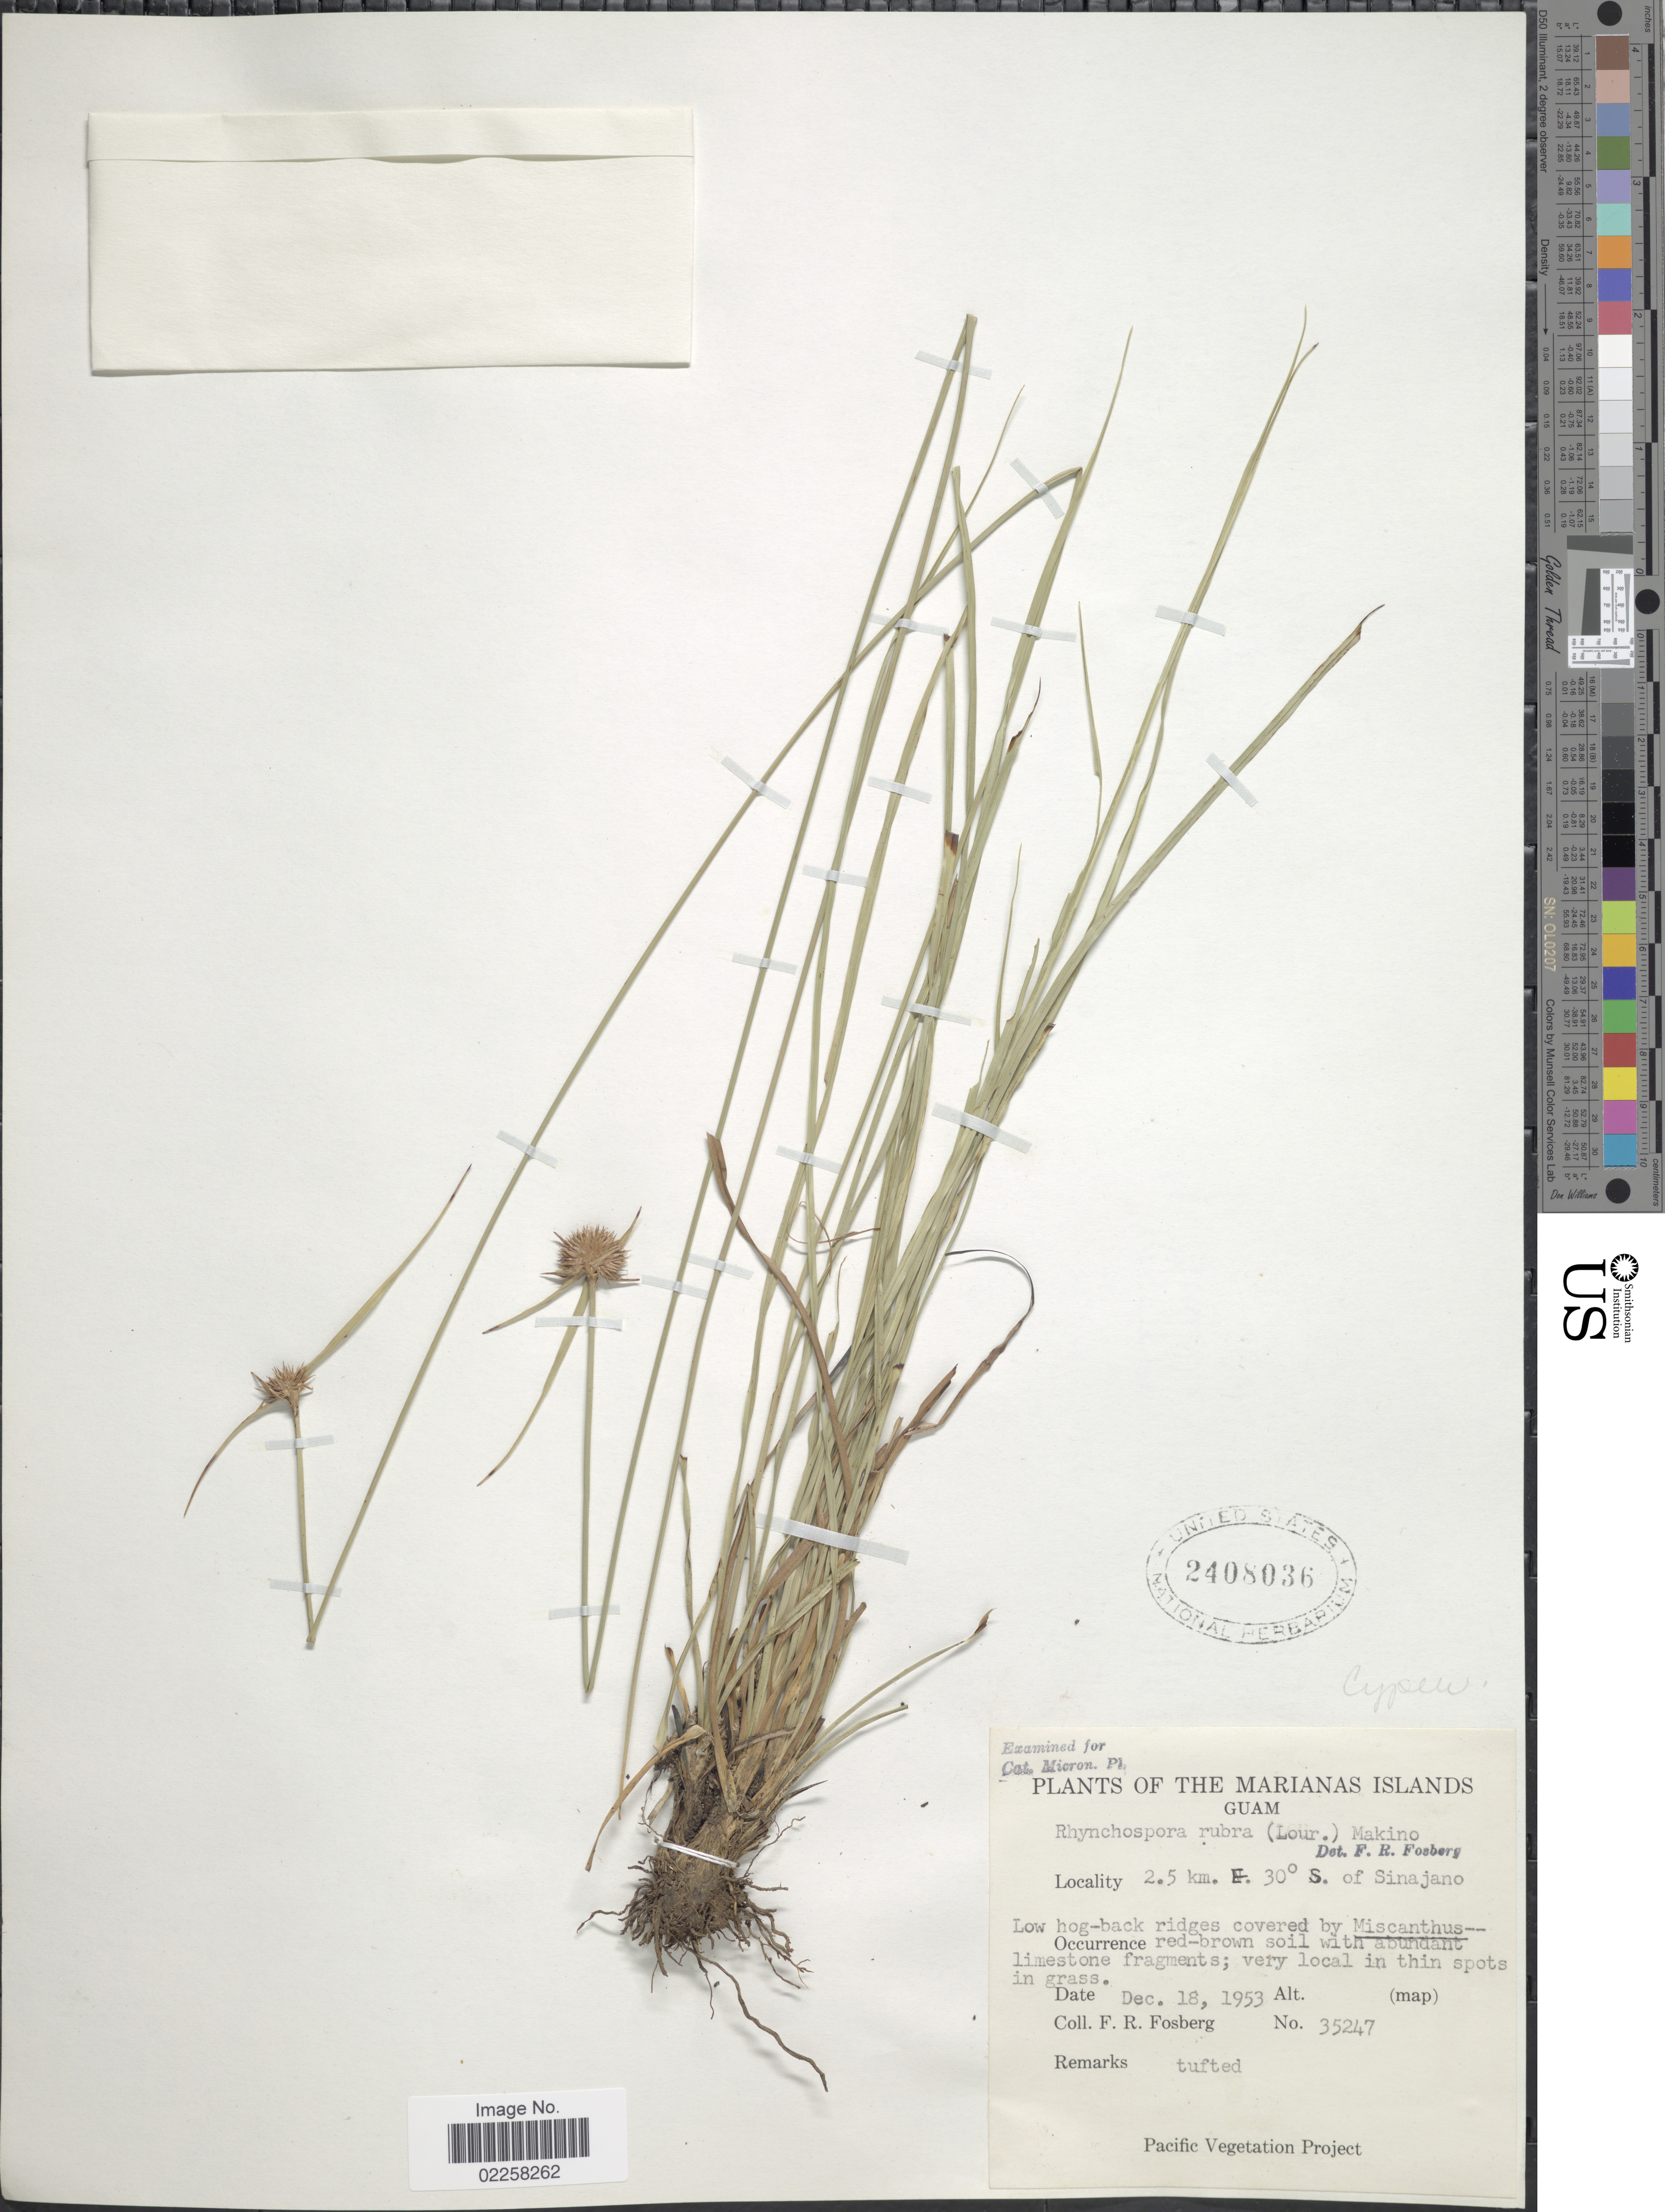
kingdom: Plantae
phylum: Tracheophyta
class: Liliopsida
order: Poales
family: Cyperaceae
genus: Rhynchospora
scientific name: Rhynchospora rubra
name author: (Lour.) Makino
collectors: F. R. Fosberg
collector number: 35247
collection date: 1953-12-18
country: Guam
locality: The Marianas Islands, 2.5 km. of Sinajano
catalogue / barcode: US 2408036